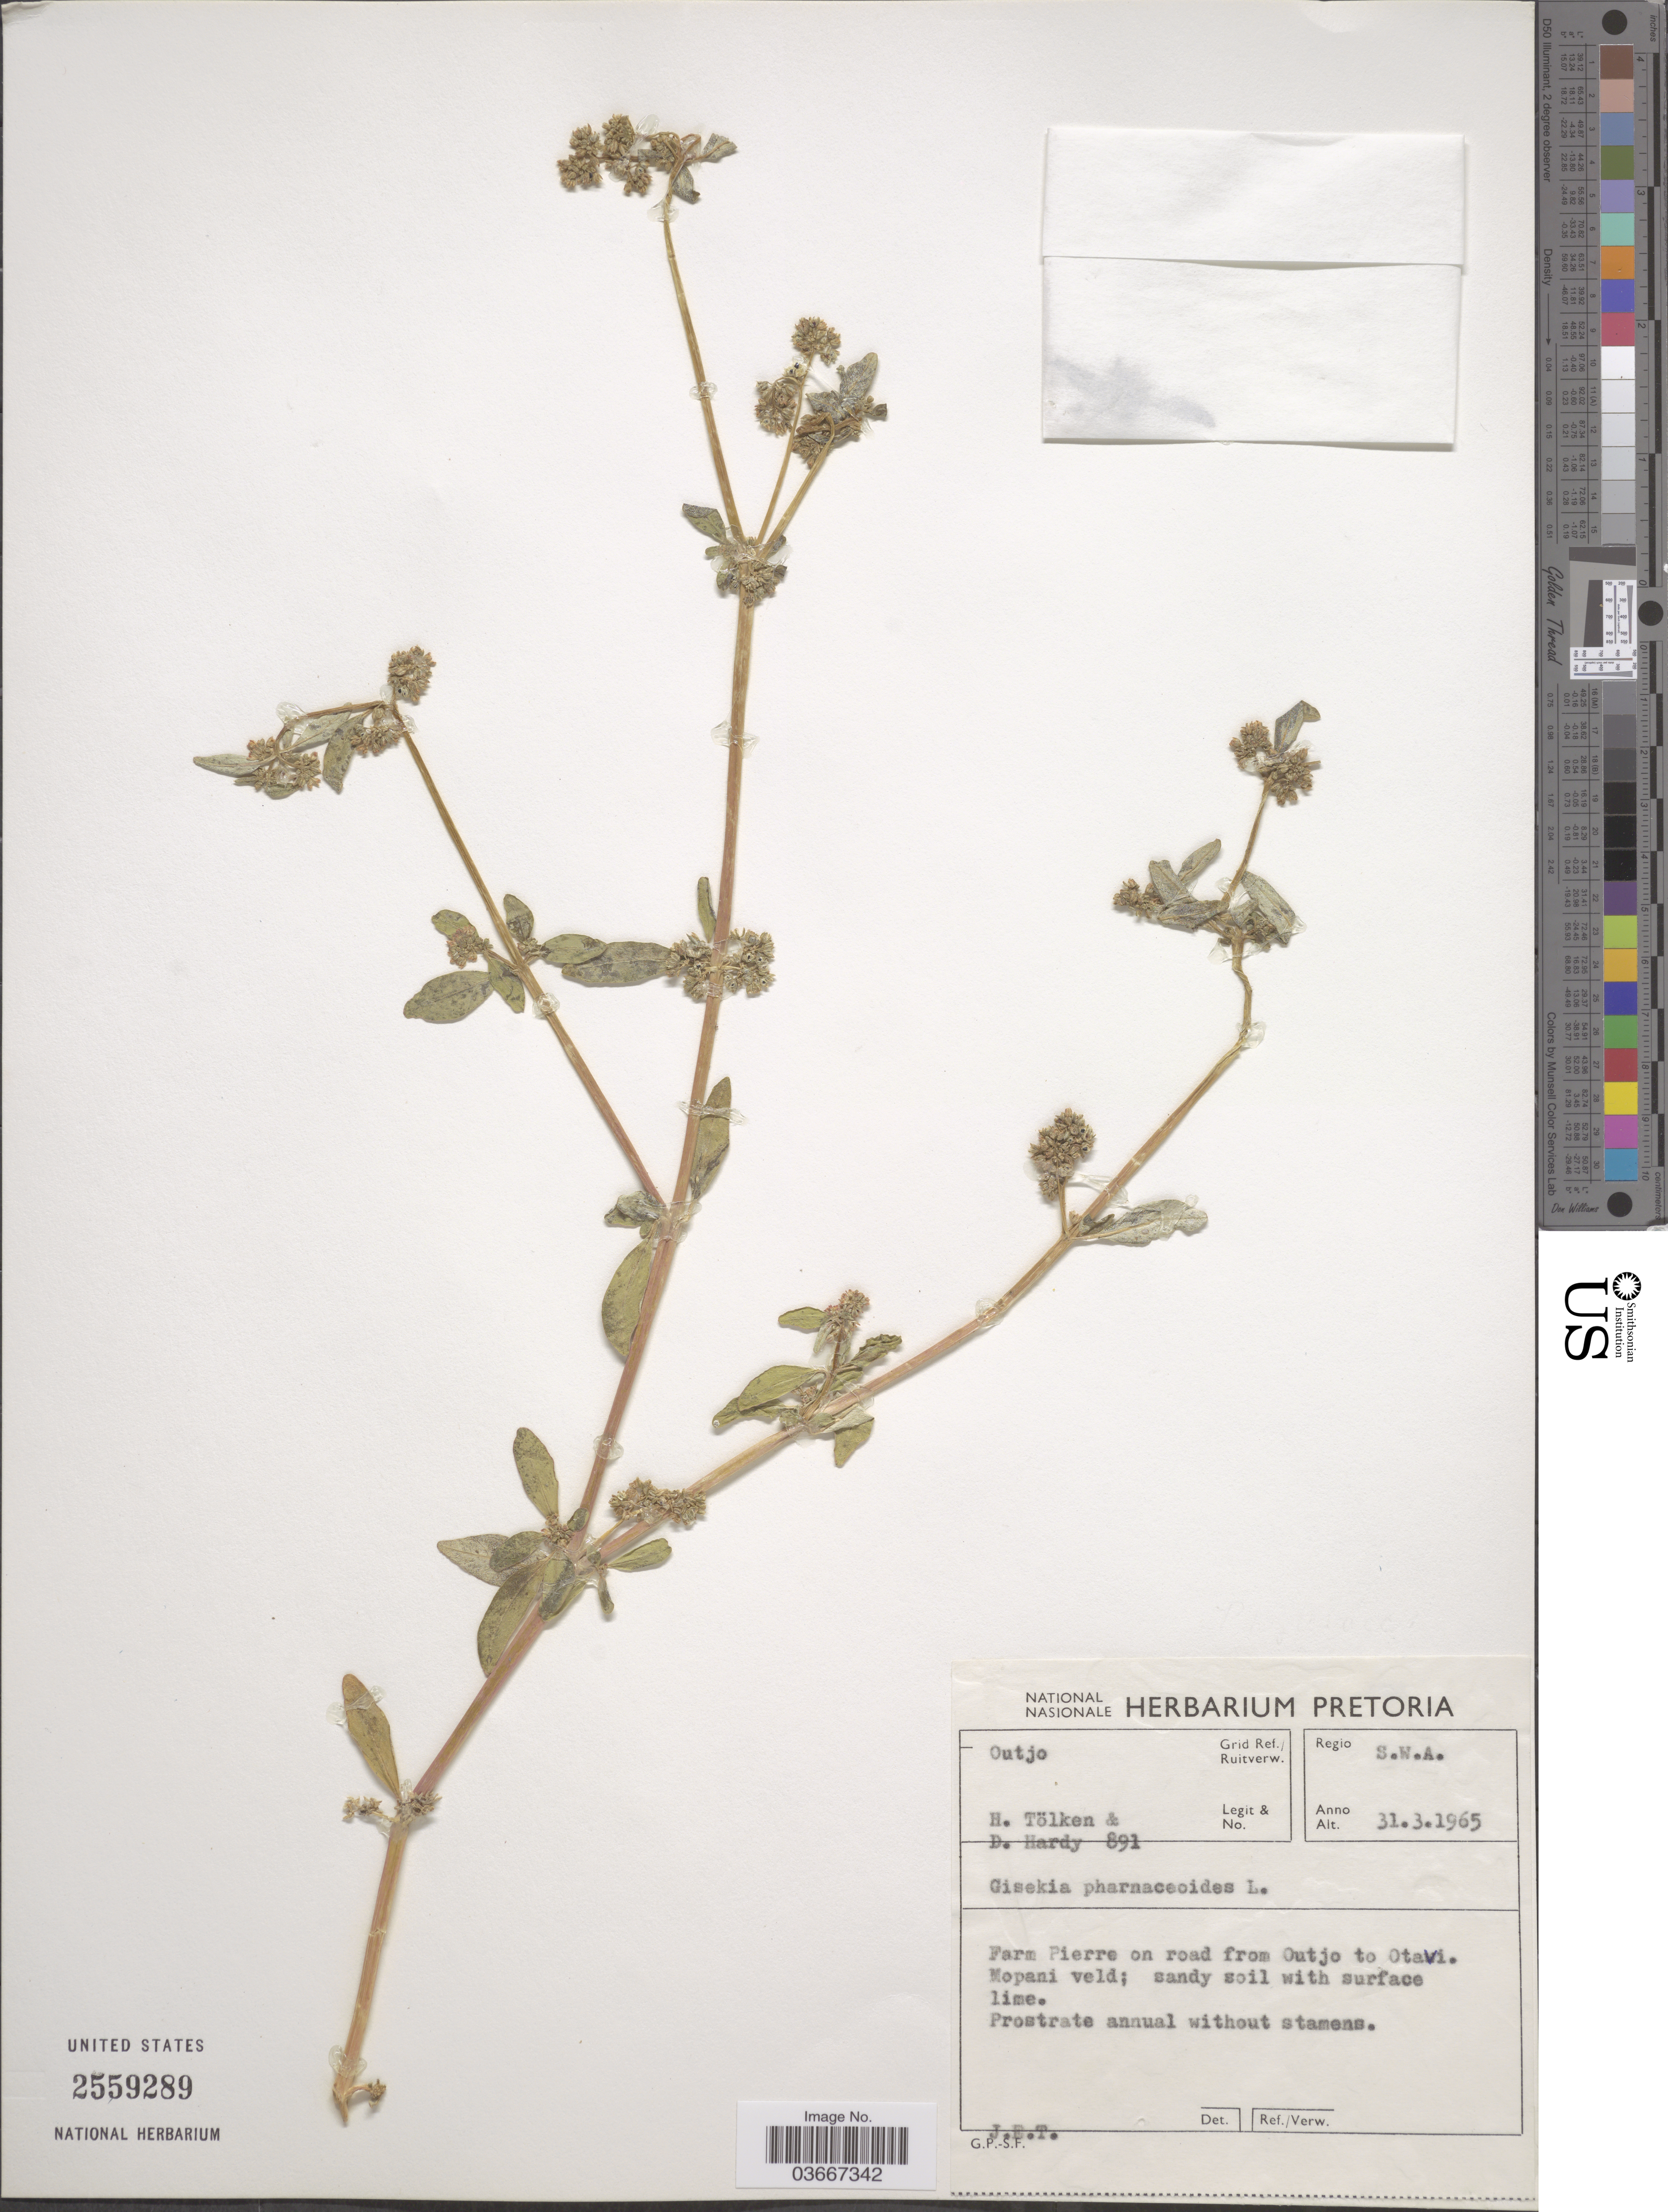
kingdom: Plantae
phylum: Tracheophyta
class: Magnoliopsida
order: Caryophyllales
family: Gisekiaceae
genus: Gisekia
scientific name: Gisekia pharnaceoides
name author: L.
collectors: H. R. Tölken & D. Hardy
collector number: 891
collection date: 1965-03-31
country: Namibia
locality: Outjo Grid Ref./ Ruitverw. Regio S. W. A. Farm Pierre on road from Outjo to Otavi. Mopani veld.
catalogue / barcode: US 2559289